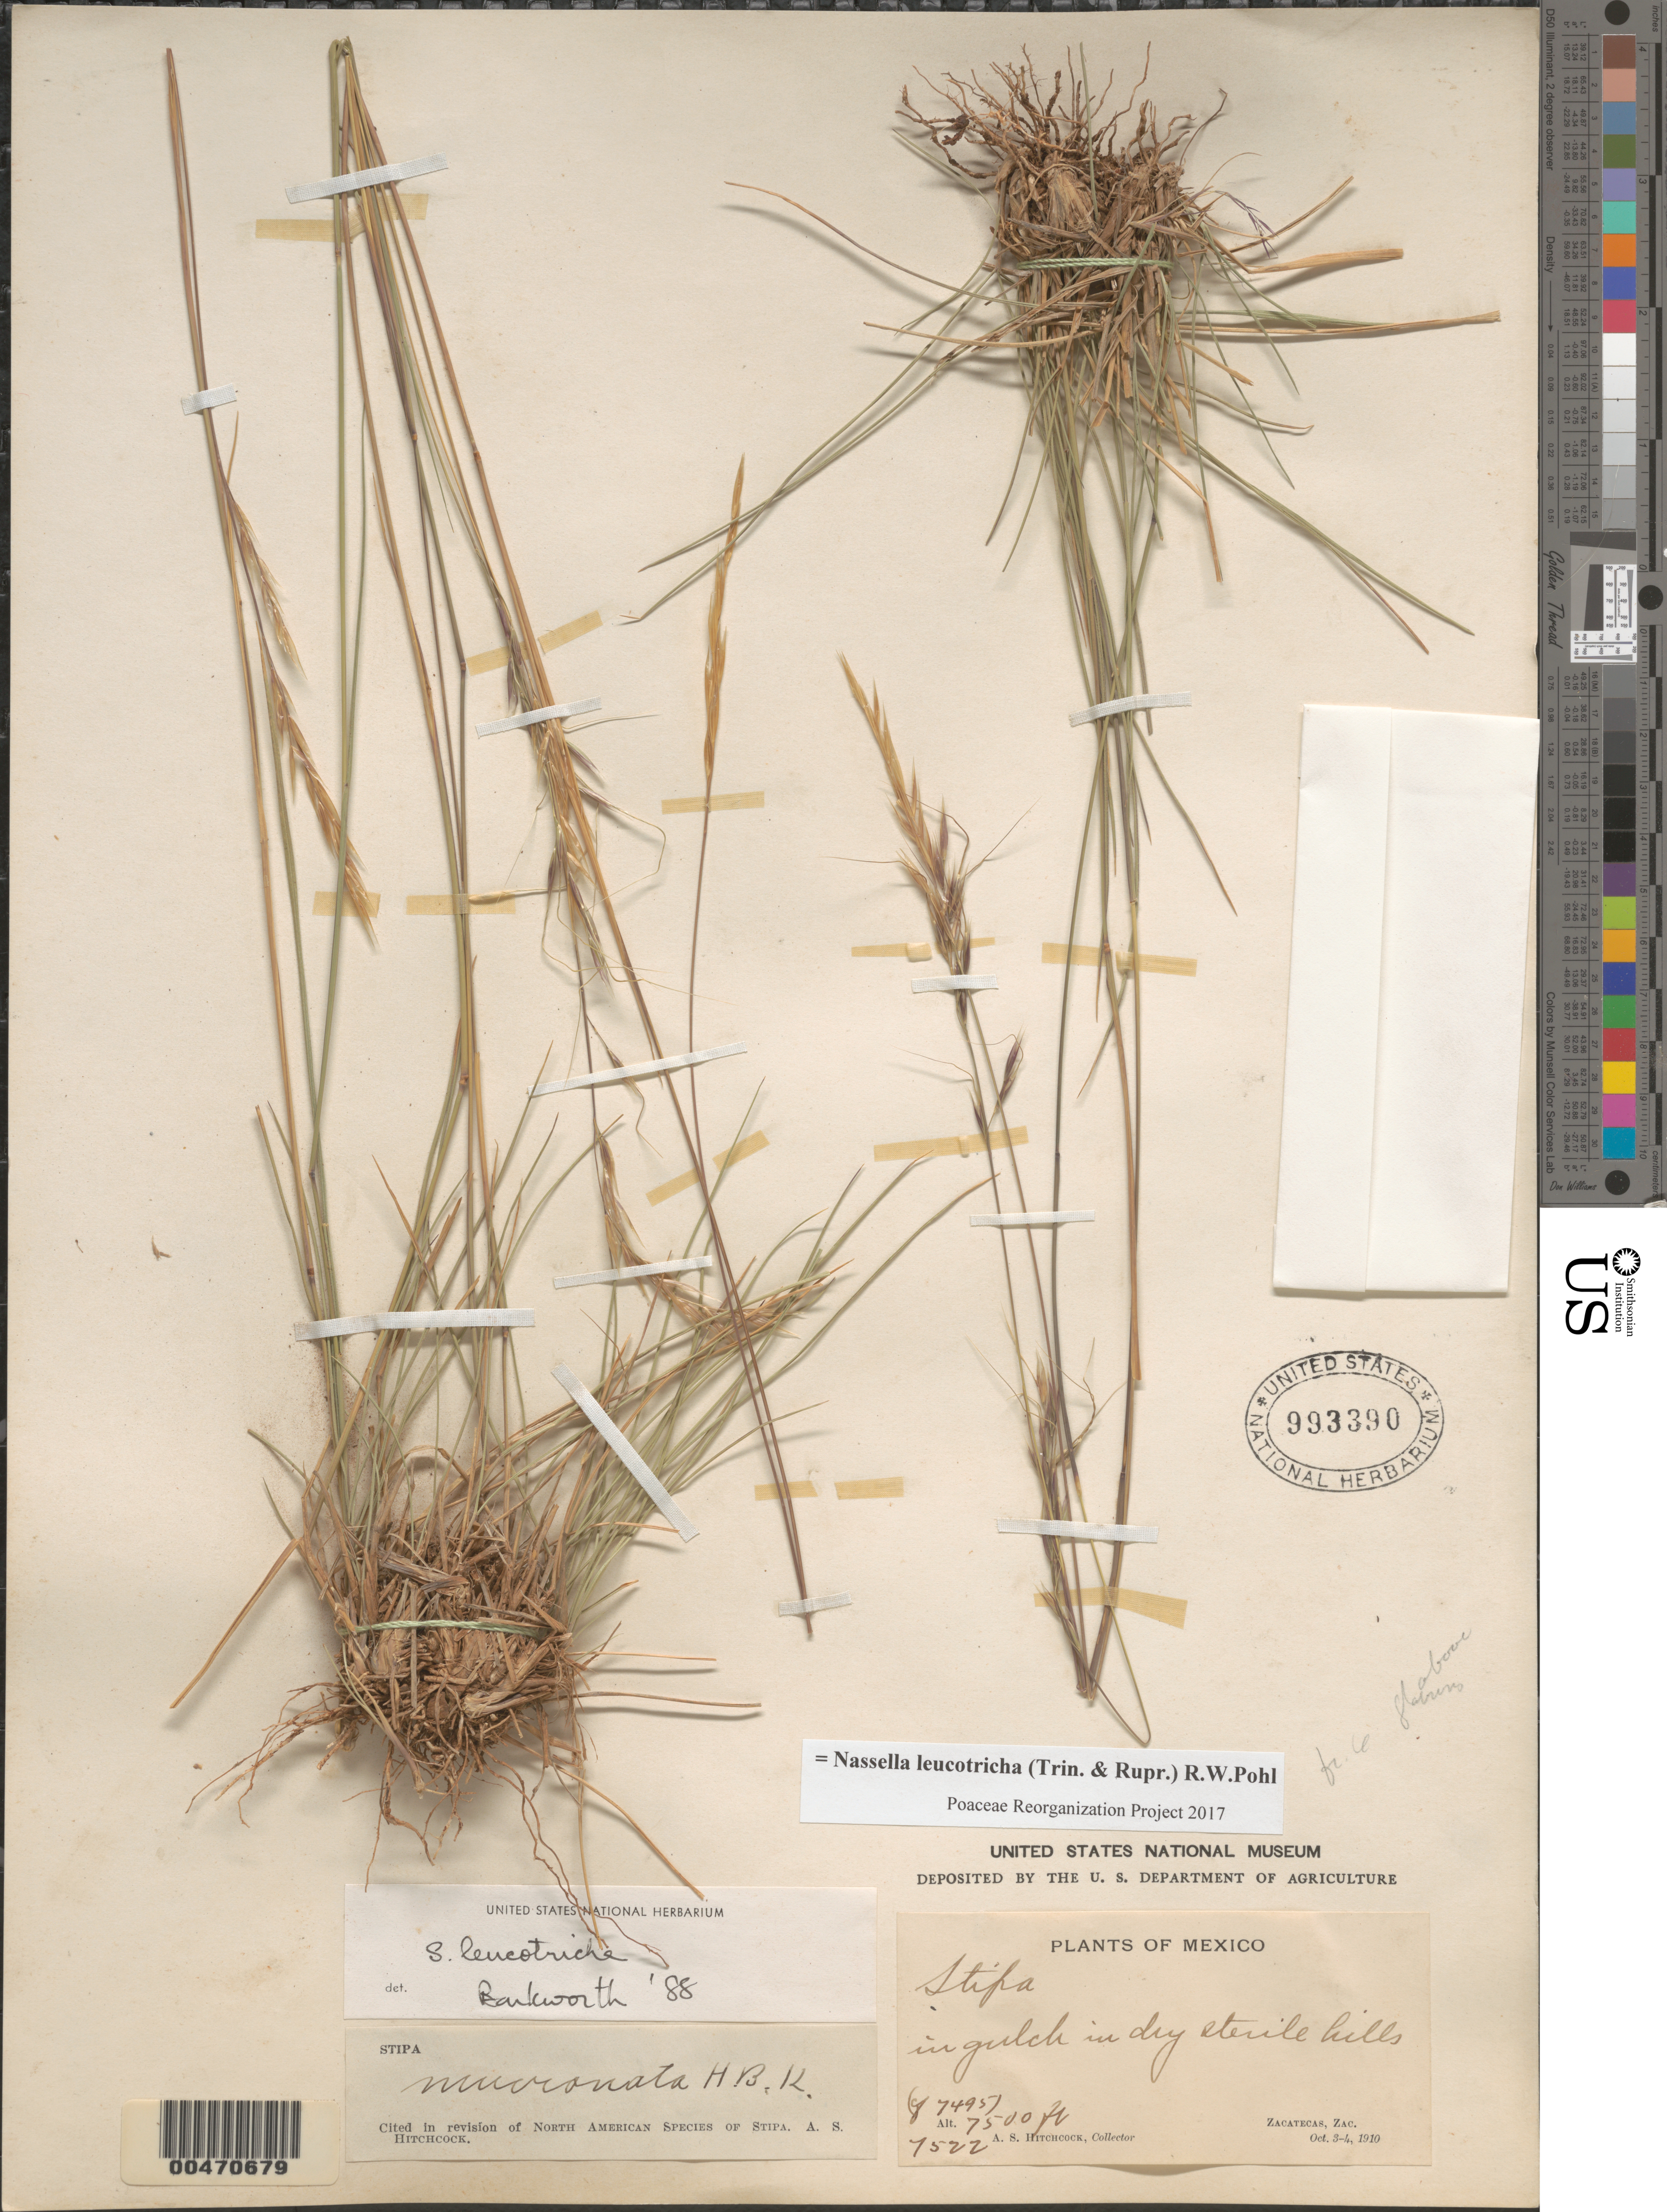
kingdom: Plantae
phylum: Tracheophyta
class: Liliopsida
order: Poales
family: Poaceae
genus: Nassella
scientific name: Nassella leucotricha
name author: (Trin. & Rupr.) R.W. Pohl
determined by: Poaceae Reorganization Project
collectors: A. S. Hitchcock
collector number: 7522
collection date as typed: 3 Oct 1910 to 4 Oct 1910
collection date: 1910-10-03/1910-10-04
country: Mexico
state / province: Zacatecas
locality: Zacatecas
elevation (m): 2286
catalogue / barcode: US 993390